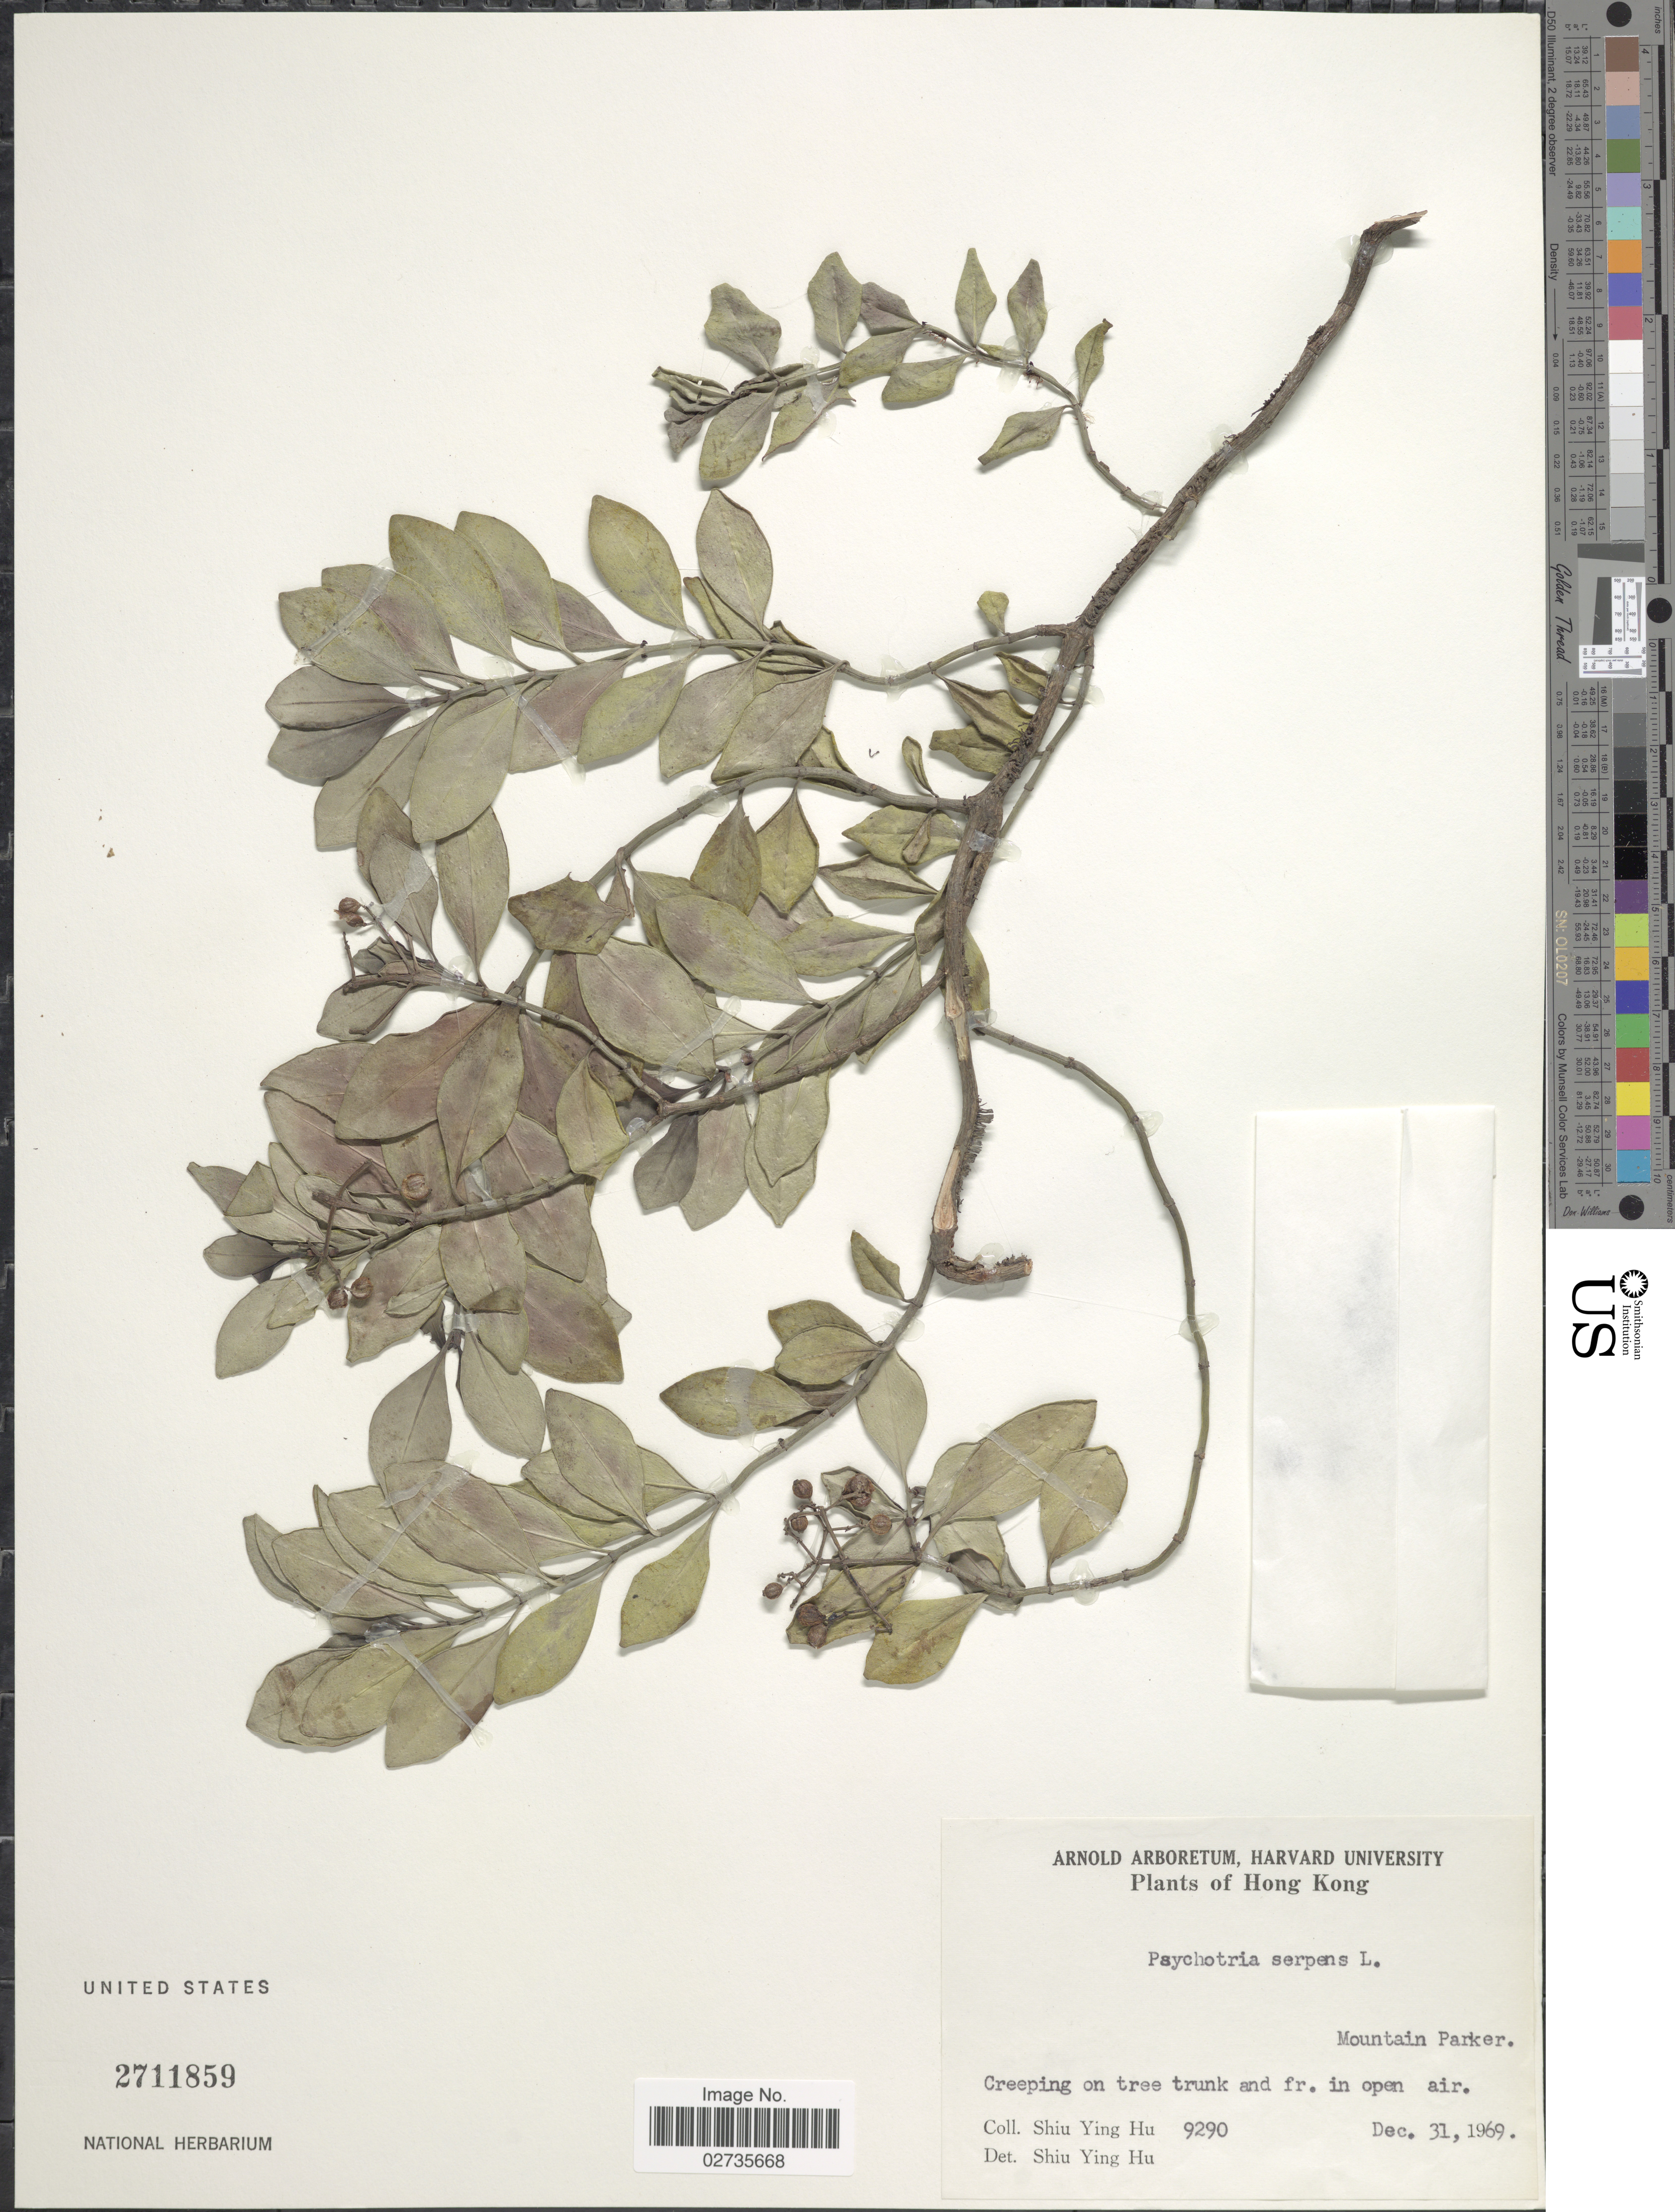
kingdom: Plantae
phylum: Tracheophyta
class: Magnoliopsida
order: Gentianales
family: Rubiaceae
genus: Psychotria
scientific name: Psychotria serpens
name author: L.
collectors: S. Y. Hu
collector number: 9290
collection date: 1969-12-31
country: China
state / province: Hong Kong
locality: Mountain Parker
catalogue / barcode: US 2711859